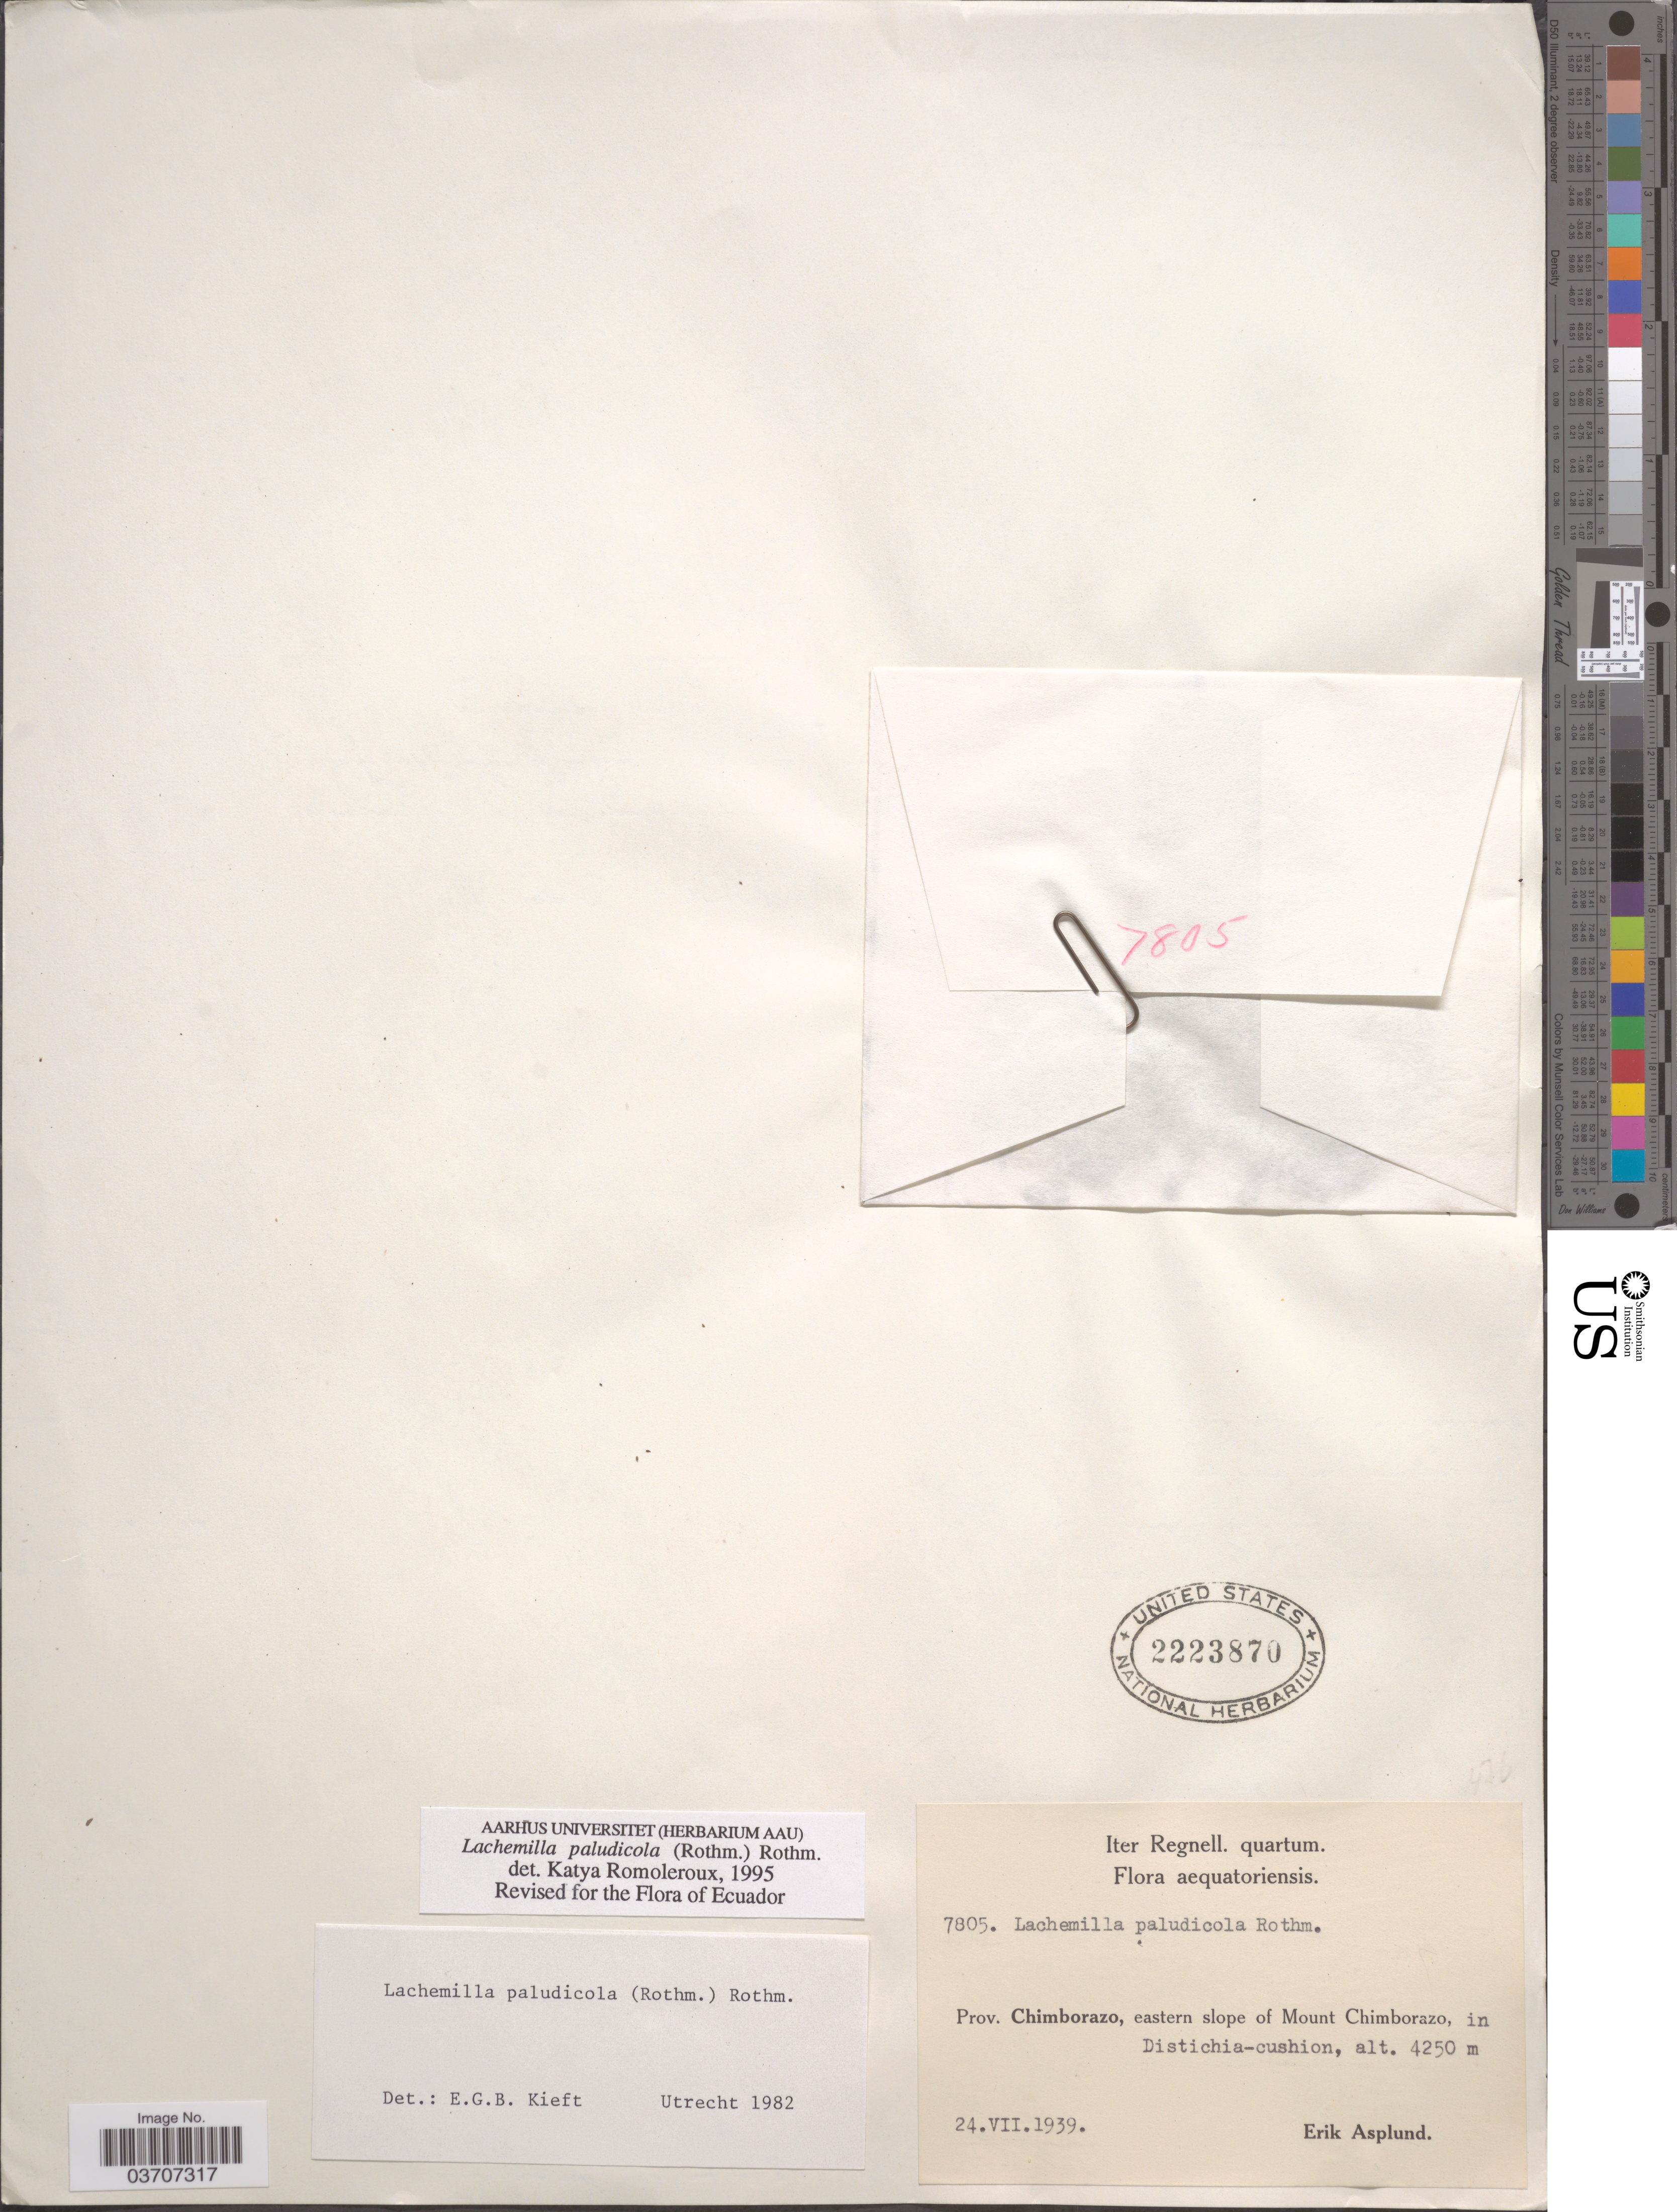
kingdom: Plantae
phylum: Tracheophyta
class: Magnoliopsida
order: Rosales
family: Rosaceae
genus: Lachemilla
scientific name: Lachemilla paludicola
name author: (Rothm.) Rothm.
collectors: E. Asplund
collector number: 7805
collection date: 1939-07-24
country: Ecuador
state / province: Chimborazo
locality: Eastern slope of Mount Chimborazo.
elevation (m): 4250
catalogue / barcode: US 2223870